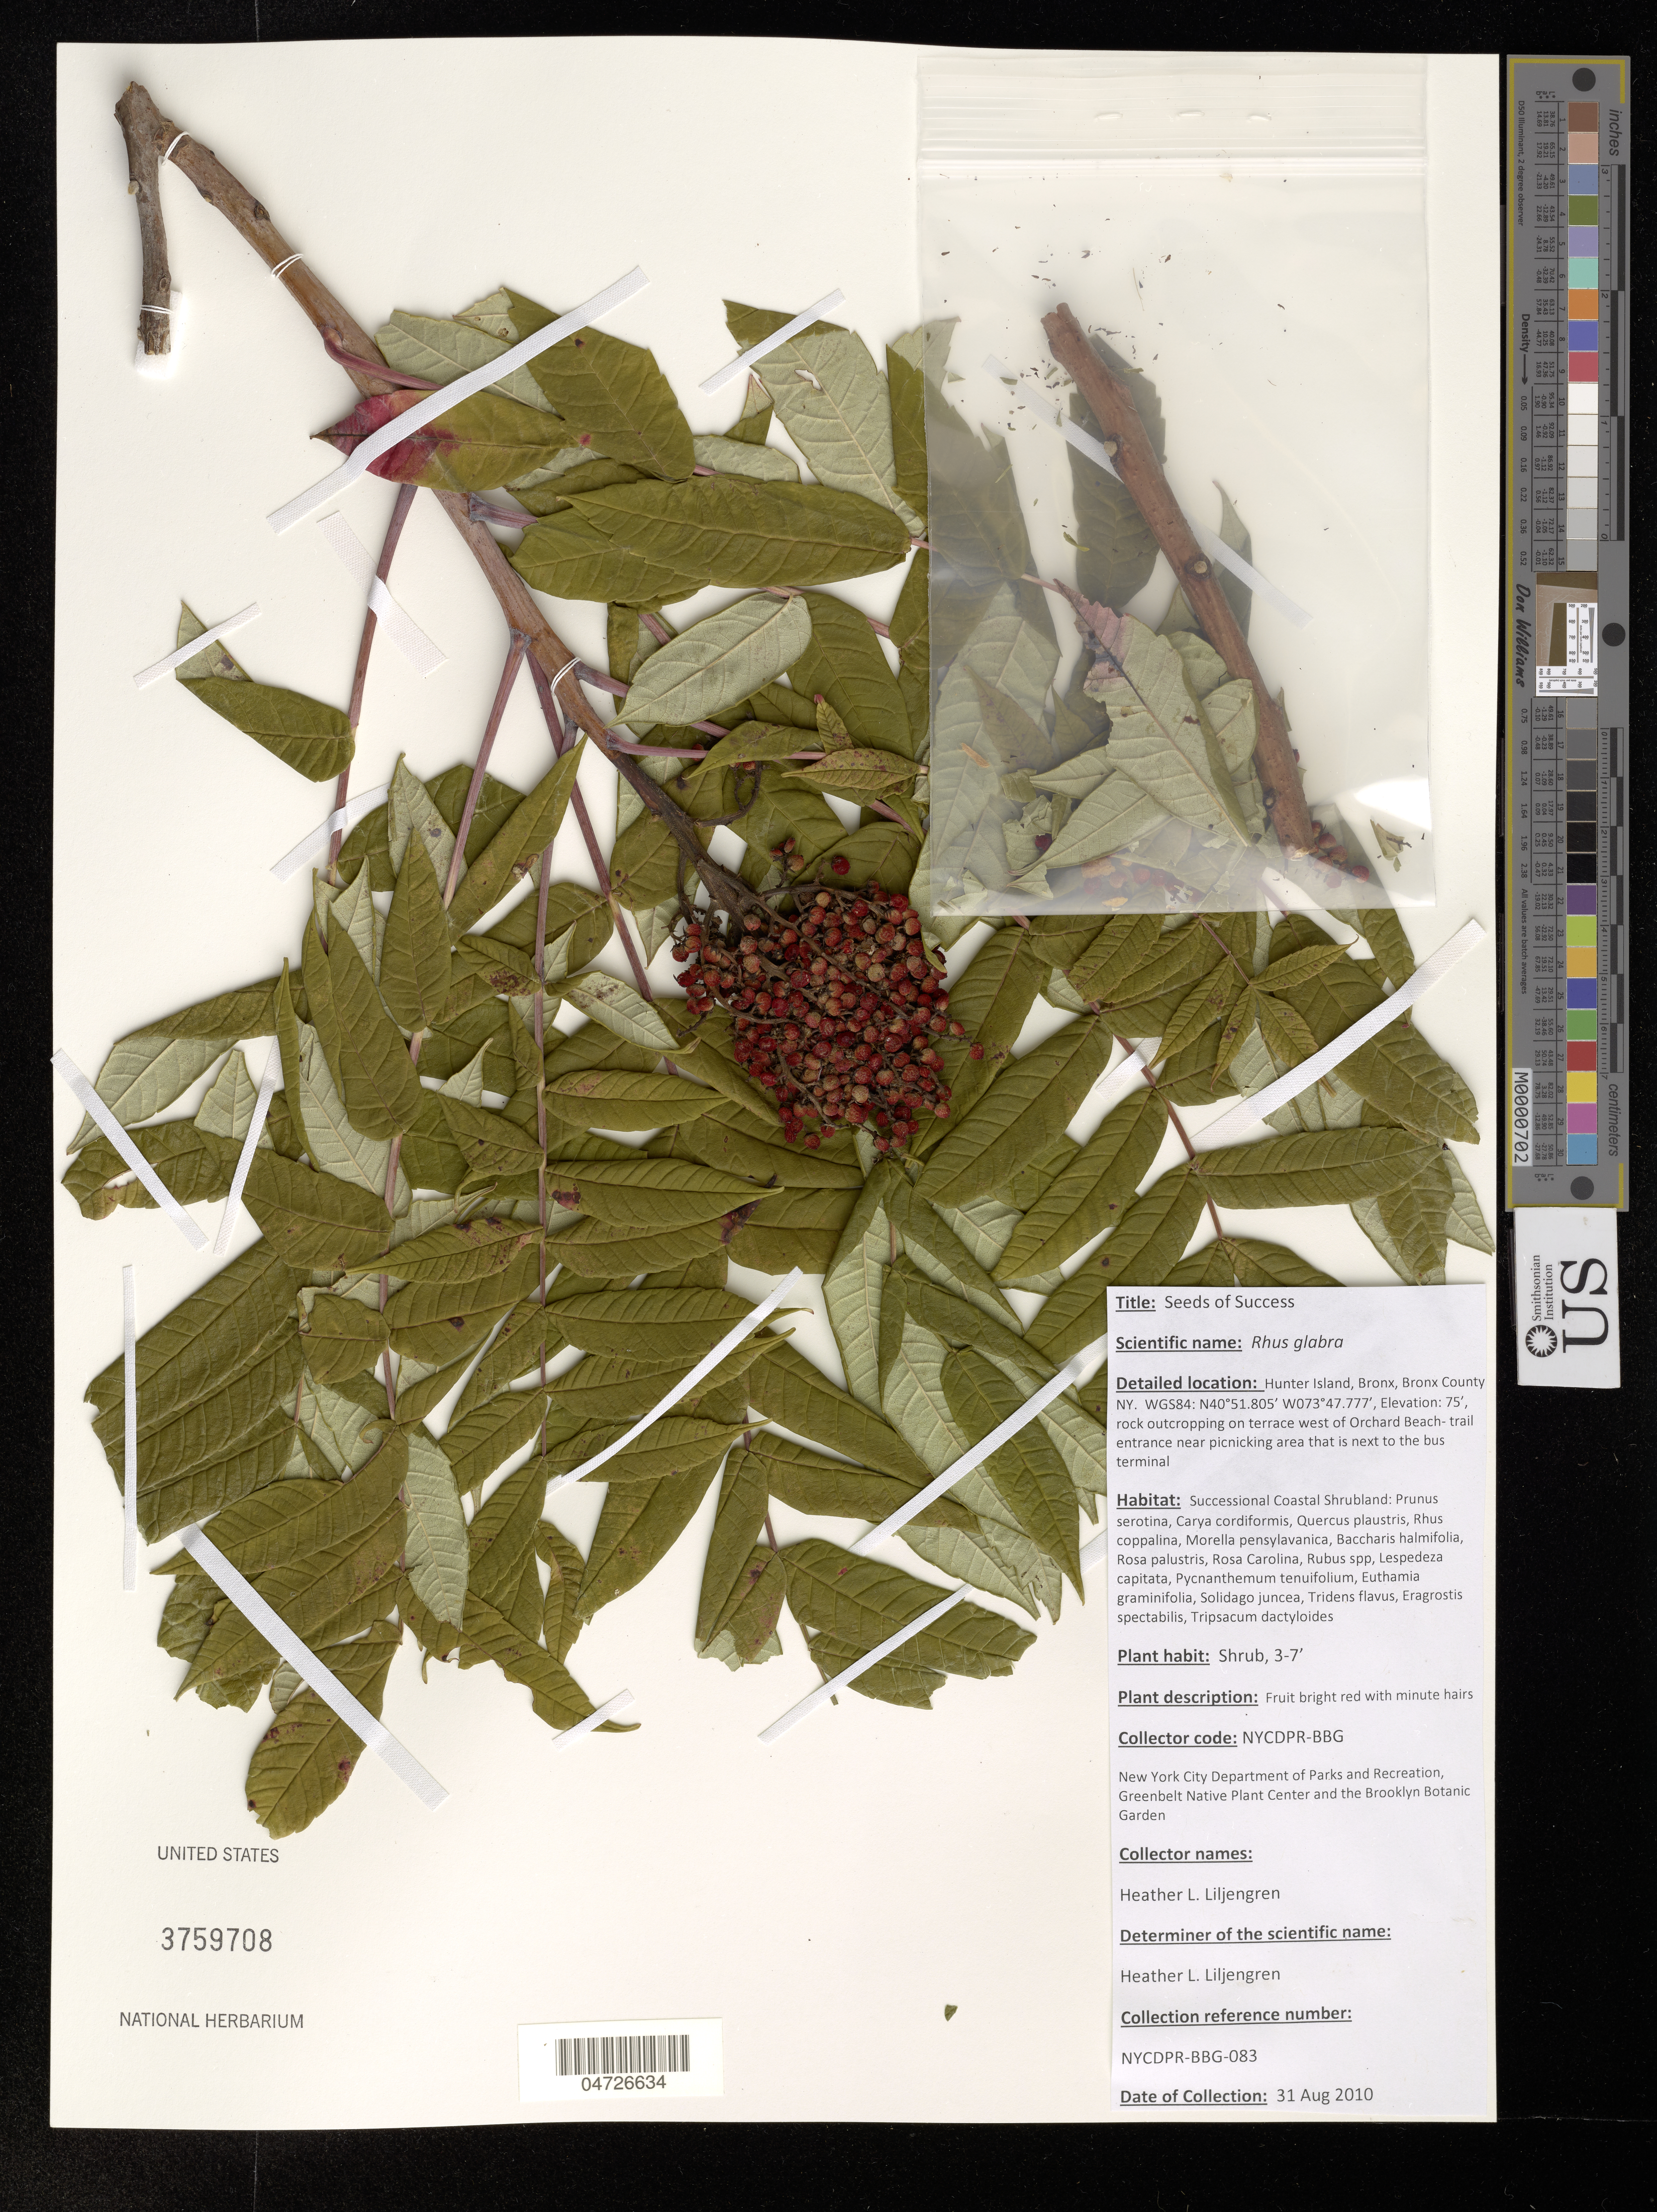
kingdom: Plantae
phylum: Tracheophyta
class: Magnoliopsida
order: Sapindales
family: Anacardiaceae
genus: Rhus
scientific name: Rhus glabra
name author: L.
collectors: H. Liljengren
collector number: NYCDPR-BBG-083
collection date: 2010-08-31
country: United States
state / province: New York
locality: Hunter Island, Bronx, Bronx County. Rock outcropping on terrace west of Orchard Beach-trail entrance near picnicking area that is next to the bus terminal.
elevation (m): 23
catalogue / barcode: US 3759708